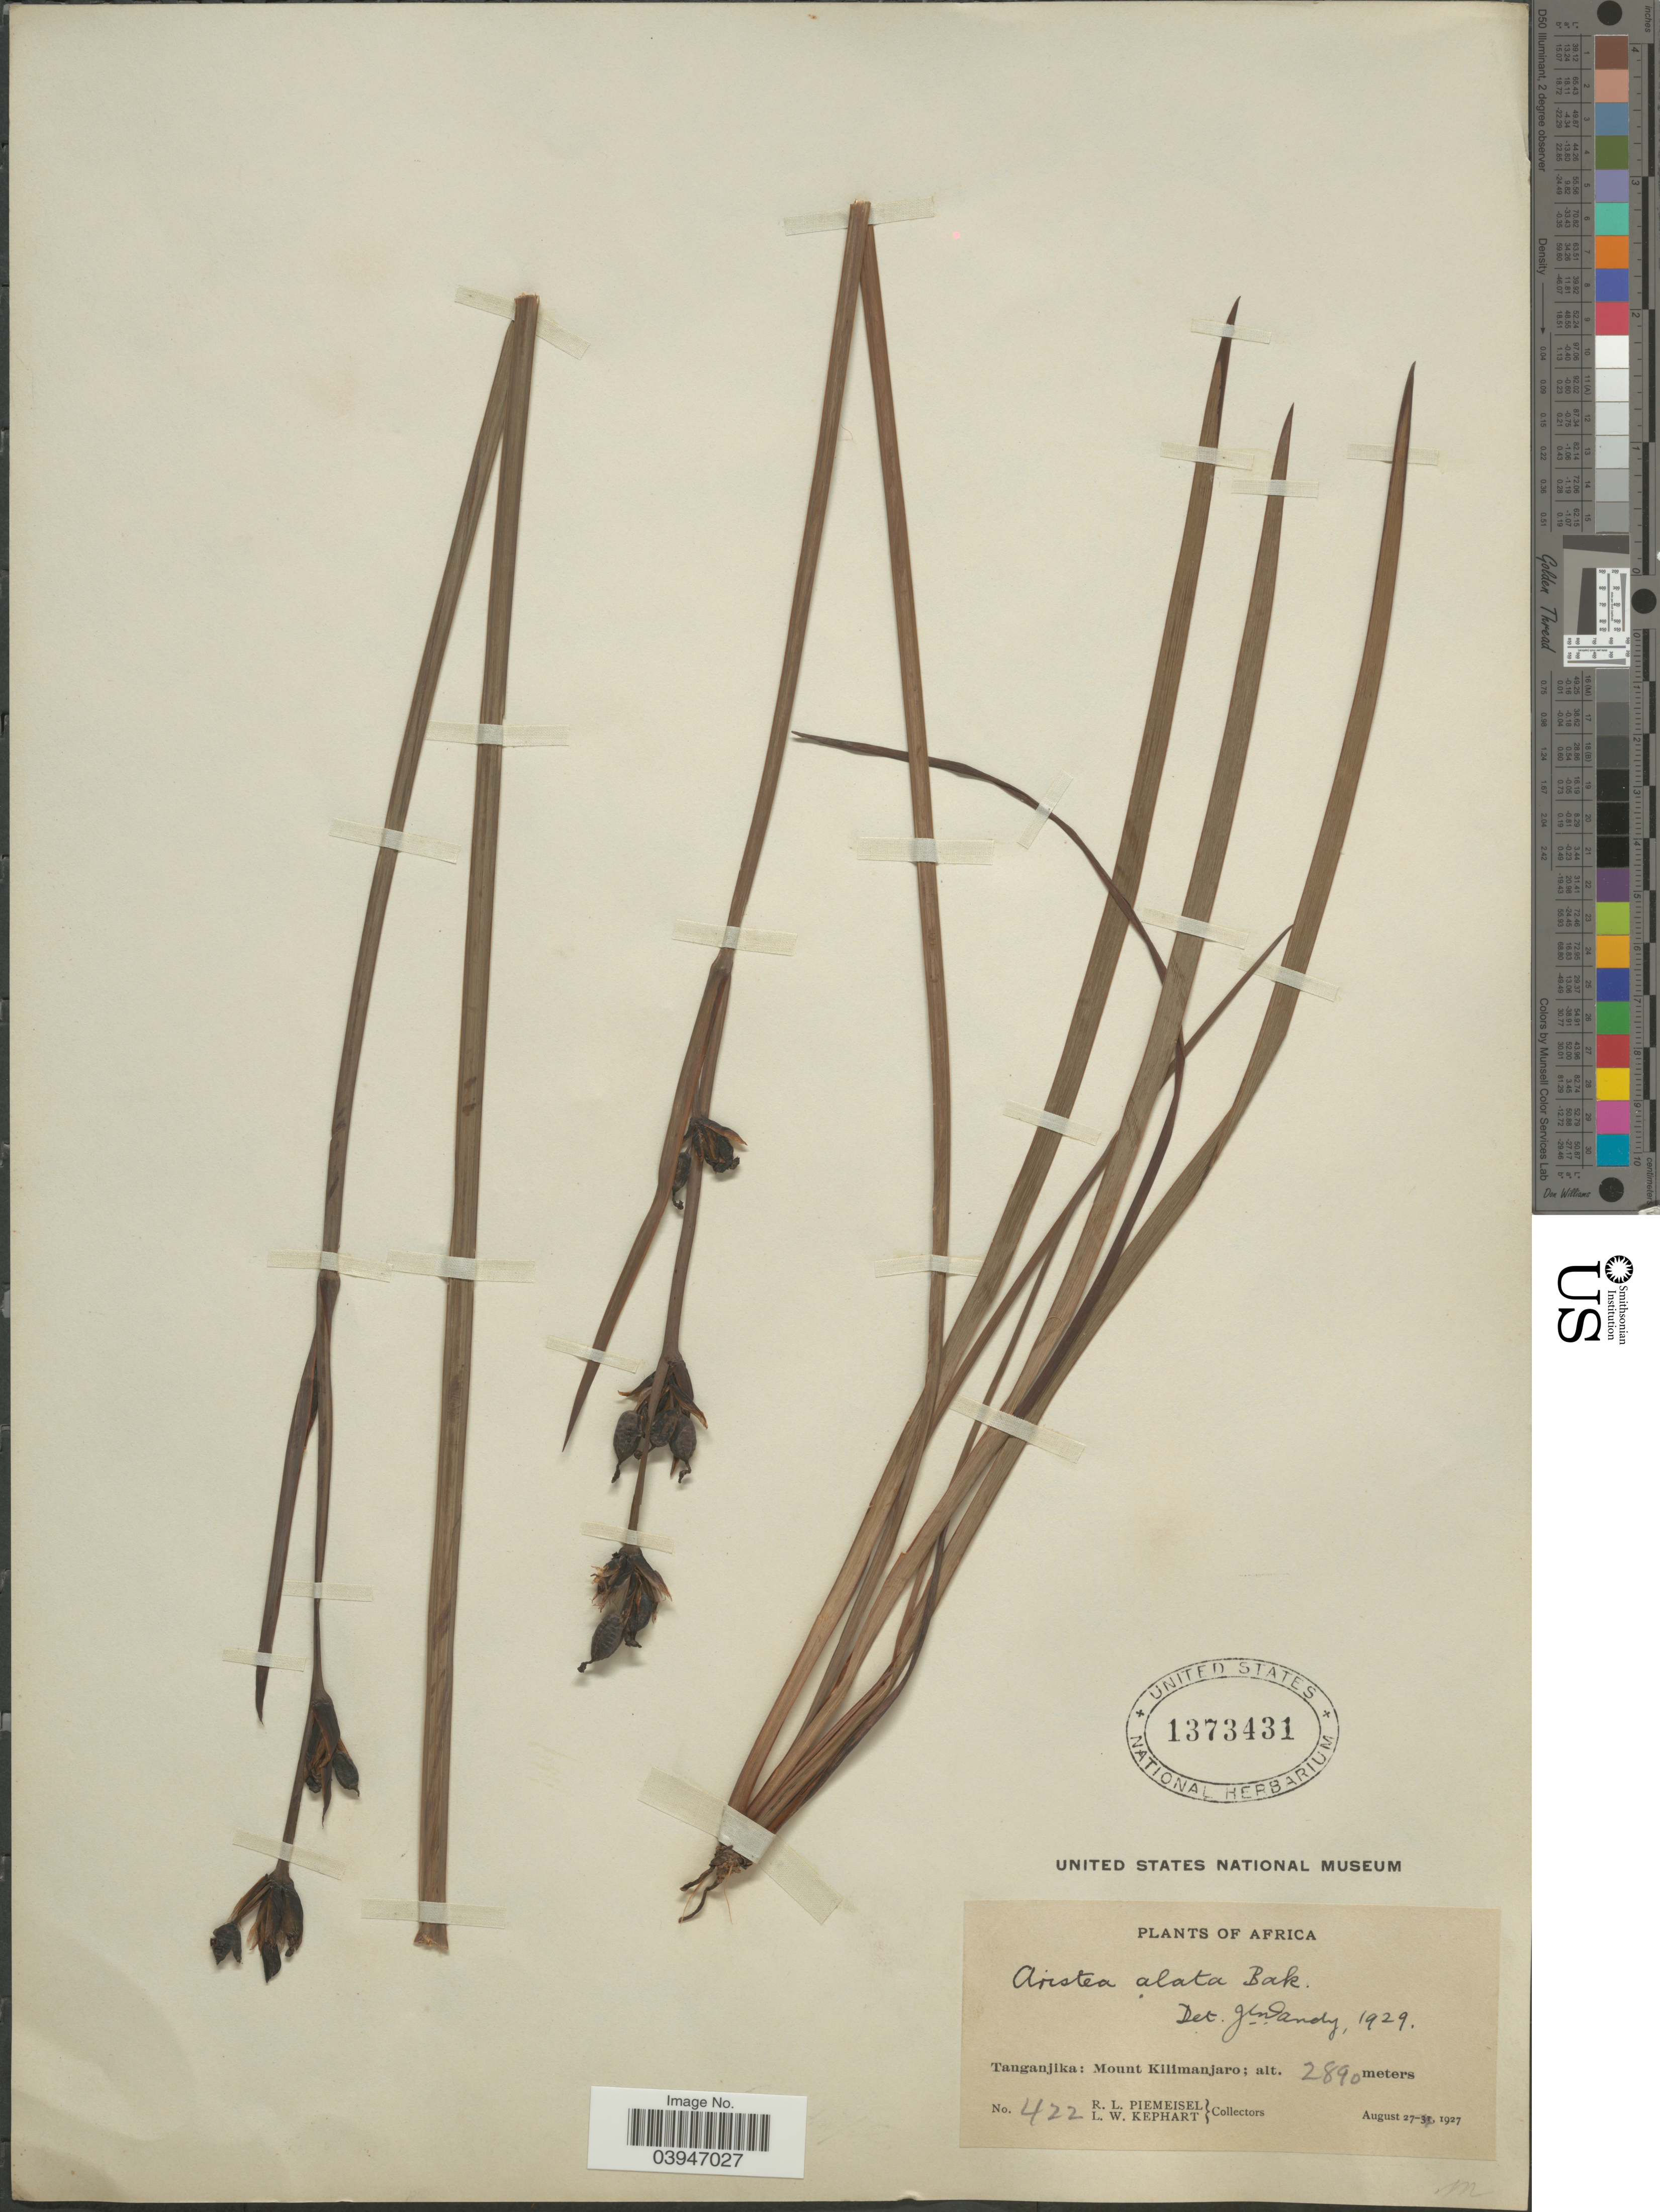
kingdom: Plantae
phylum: Tracheophyta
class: Liliopsida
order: Asparagales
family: Iridaceae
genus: Aristea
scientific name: Aristea alata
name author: Baker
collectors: R. L. Piemeisel & L. W. Kephart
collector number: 422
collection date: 1927-08-27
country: Tanzania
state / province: Kilimanjaro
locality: Tanganjika: Mount Kilimanjaro.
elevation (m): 2890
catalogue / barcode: US 1373431